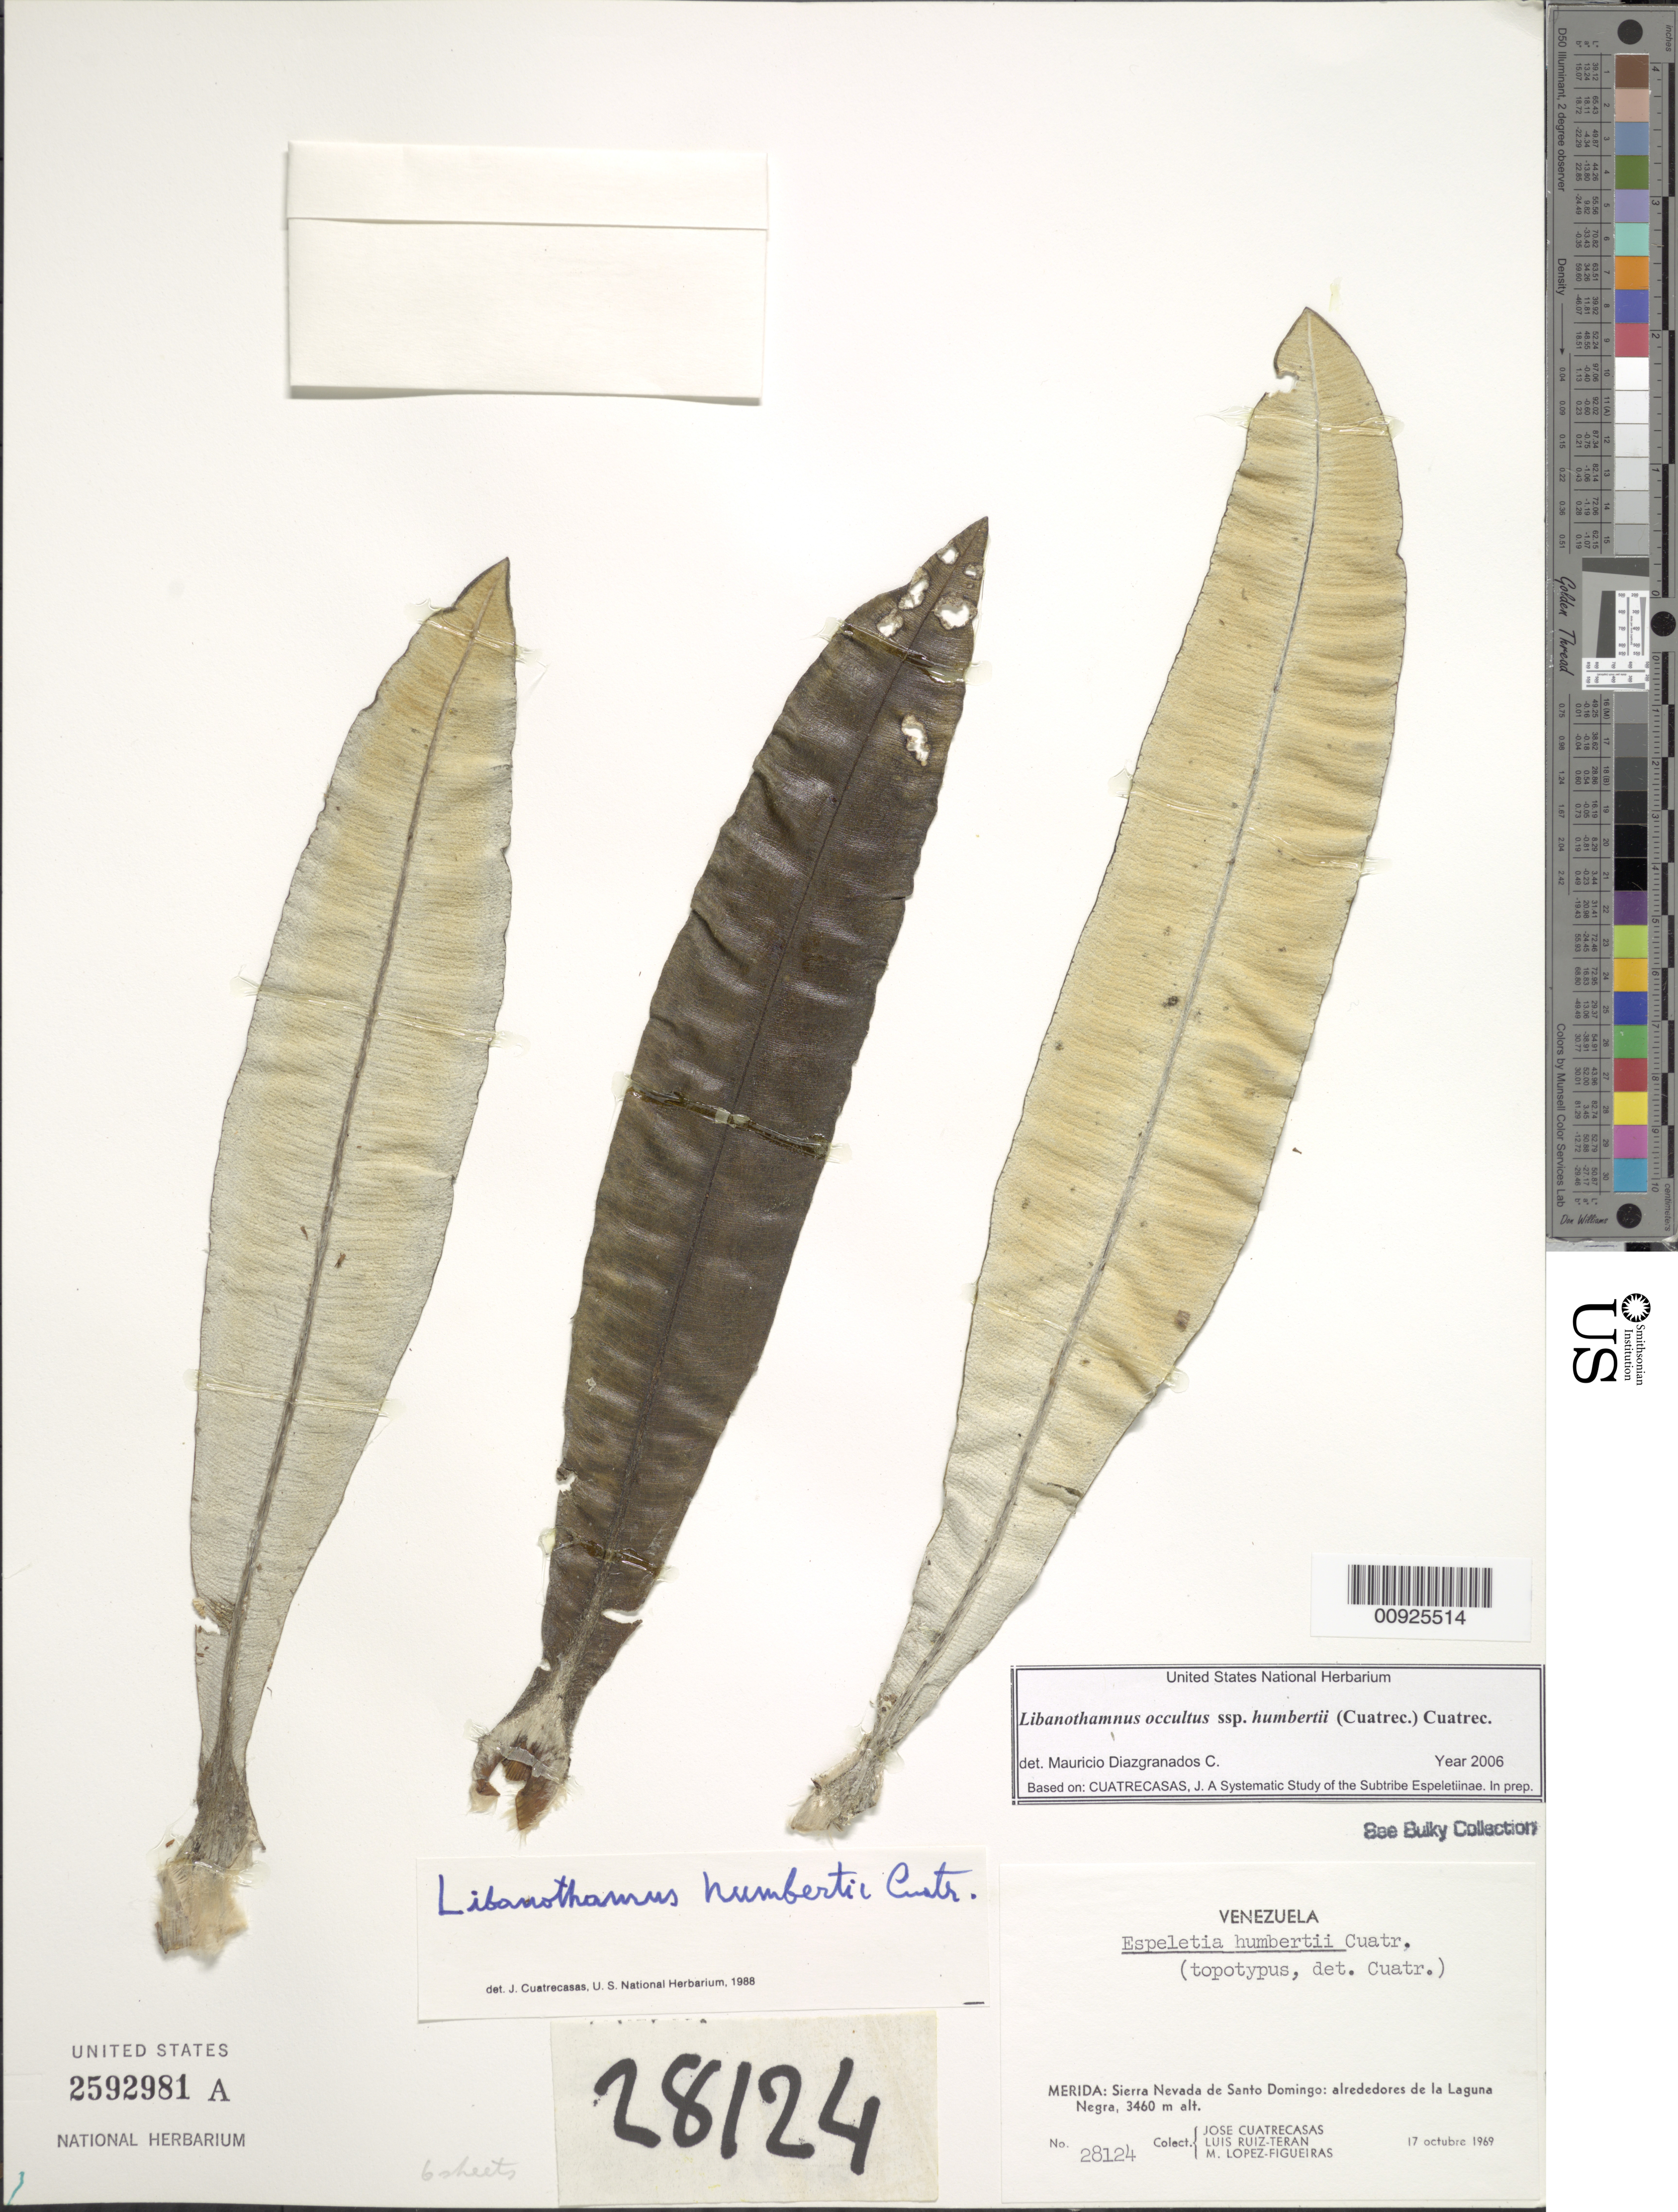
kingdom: Plantae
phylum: Tracheophyta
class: Magnoliopsida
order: Asterales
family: Asteraceae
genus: Libanothamnus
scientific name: Libanothamnus occultus subsp. humbertii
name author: (Cuatrec.) Cuatrec.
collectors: J. Cuatrecasas, L. E. Ruíz-Terán & M. López Figueiras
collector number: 28124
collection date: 1969-10-17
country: Venezuela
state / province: Mérida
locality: Sierra de Santo Domingo, Laguna Negra (southeast of Laguna de Mucubají)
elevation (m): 3460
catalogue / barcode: US 2592981